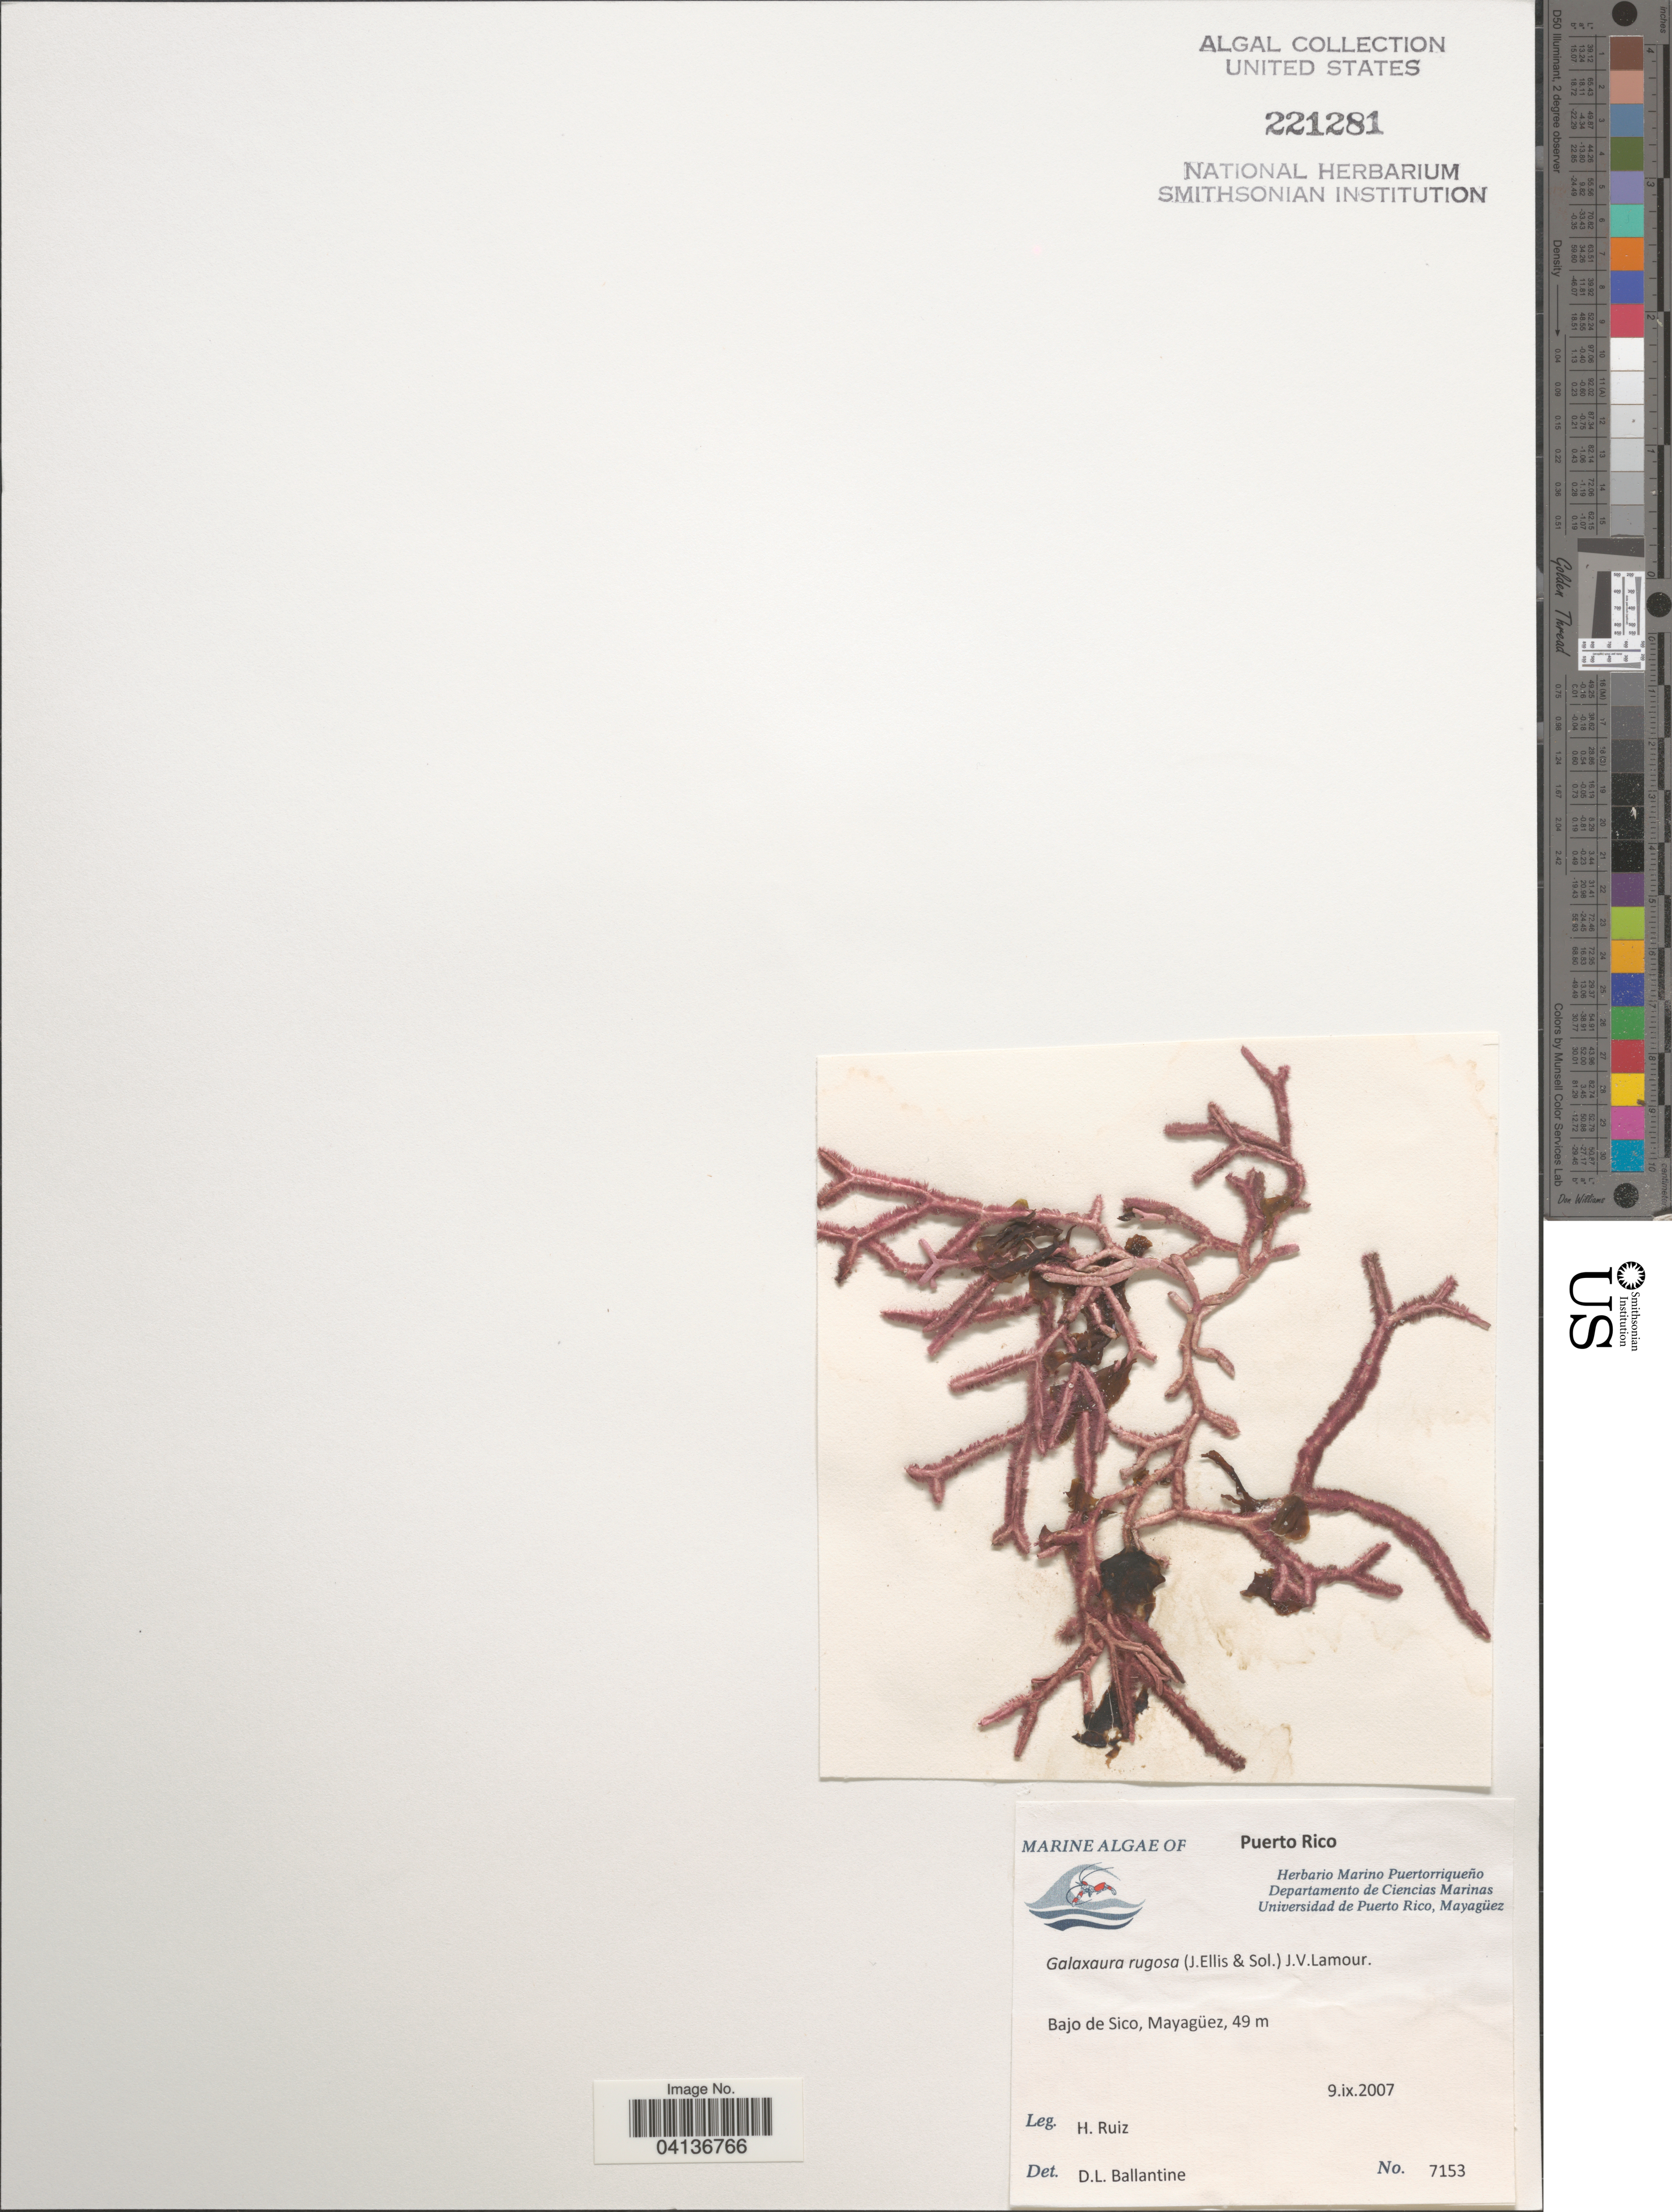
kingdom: Plantae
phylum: Rhodophyta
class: Florideophyceae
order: Nemaliales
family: Galaxauraceae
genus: Galaxaura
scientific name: Galaxaura rugosa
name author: (Ellis & Sol.) J.V.Lamouroux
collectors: H. Ruiz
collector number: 7153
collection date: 2007-09-09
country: Puerto Rico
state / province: Mayagüez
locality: Bajo de Sico.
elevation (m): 49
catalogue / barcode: US 221281